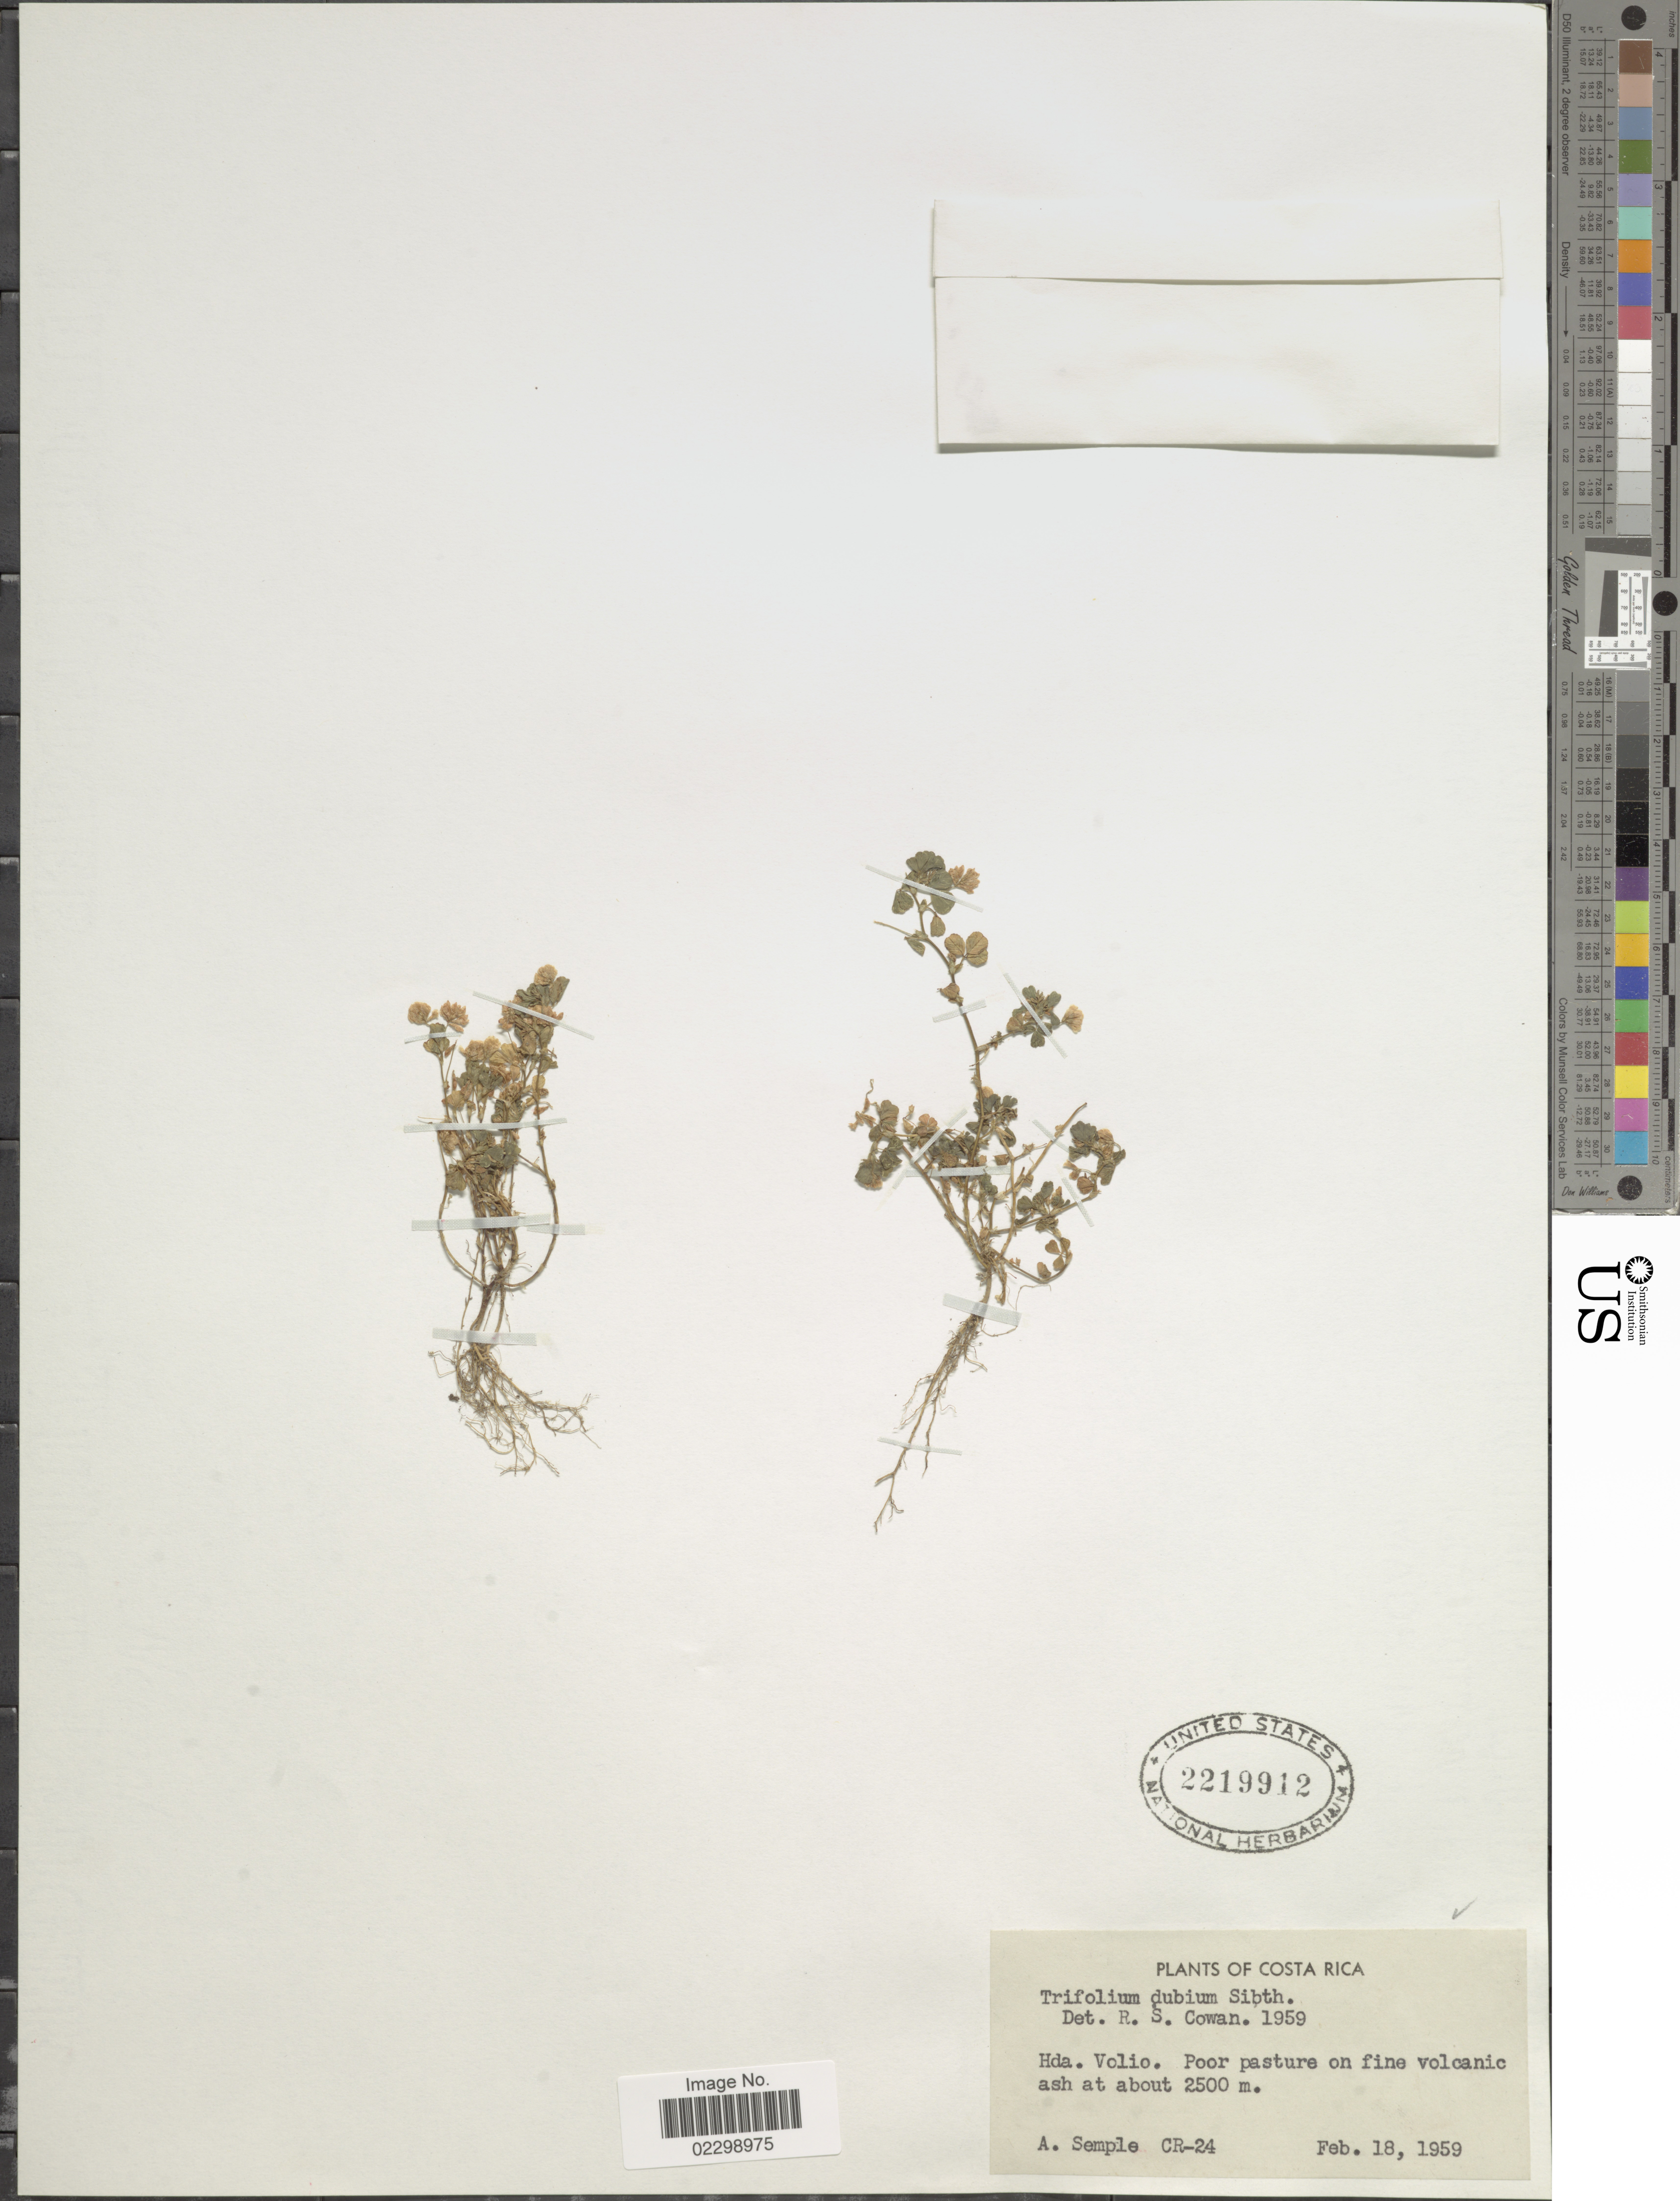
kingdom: Plantae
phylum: Tracheophyta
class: Magnoliopsida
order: Fabales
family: Fabaceae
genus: Trifolium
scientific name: Trifolium dubium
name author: Sibth.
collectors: A. Semple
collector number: CR-24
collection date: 1959-02-18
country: Costa Rica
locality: Hda. Volio, poor pasture on fine volcanic ash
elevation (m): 2500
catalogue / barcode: US 2219912